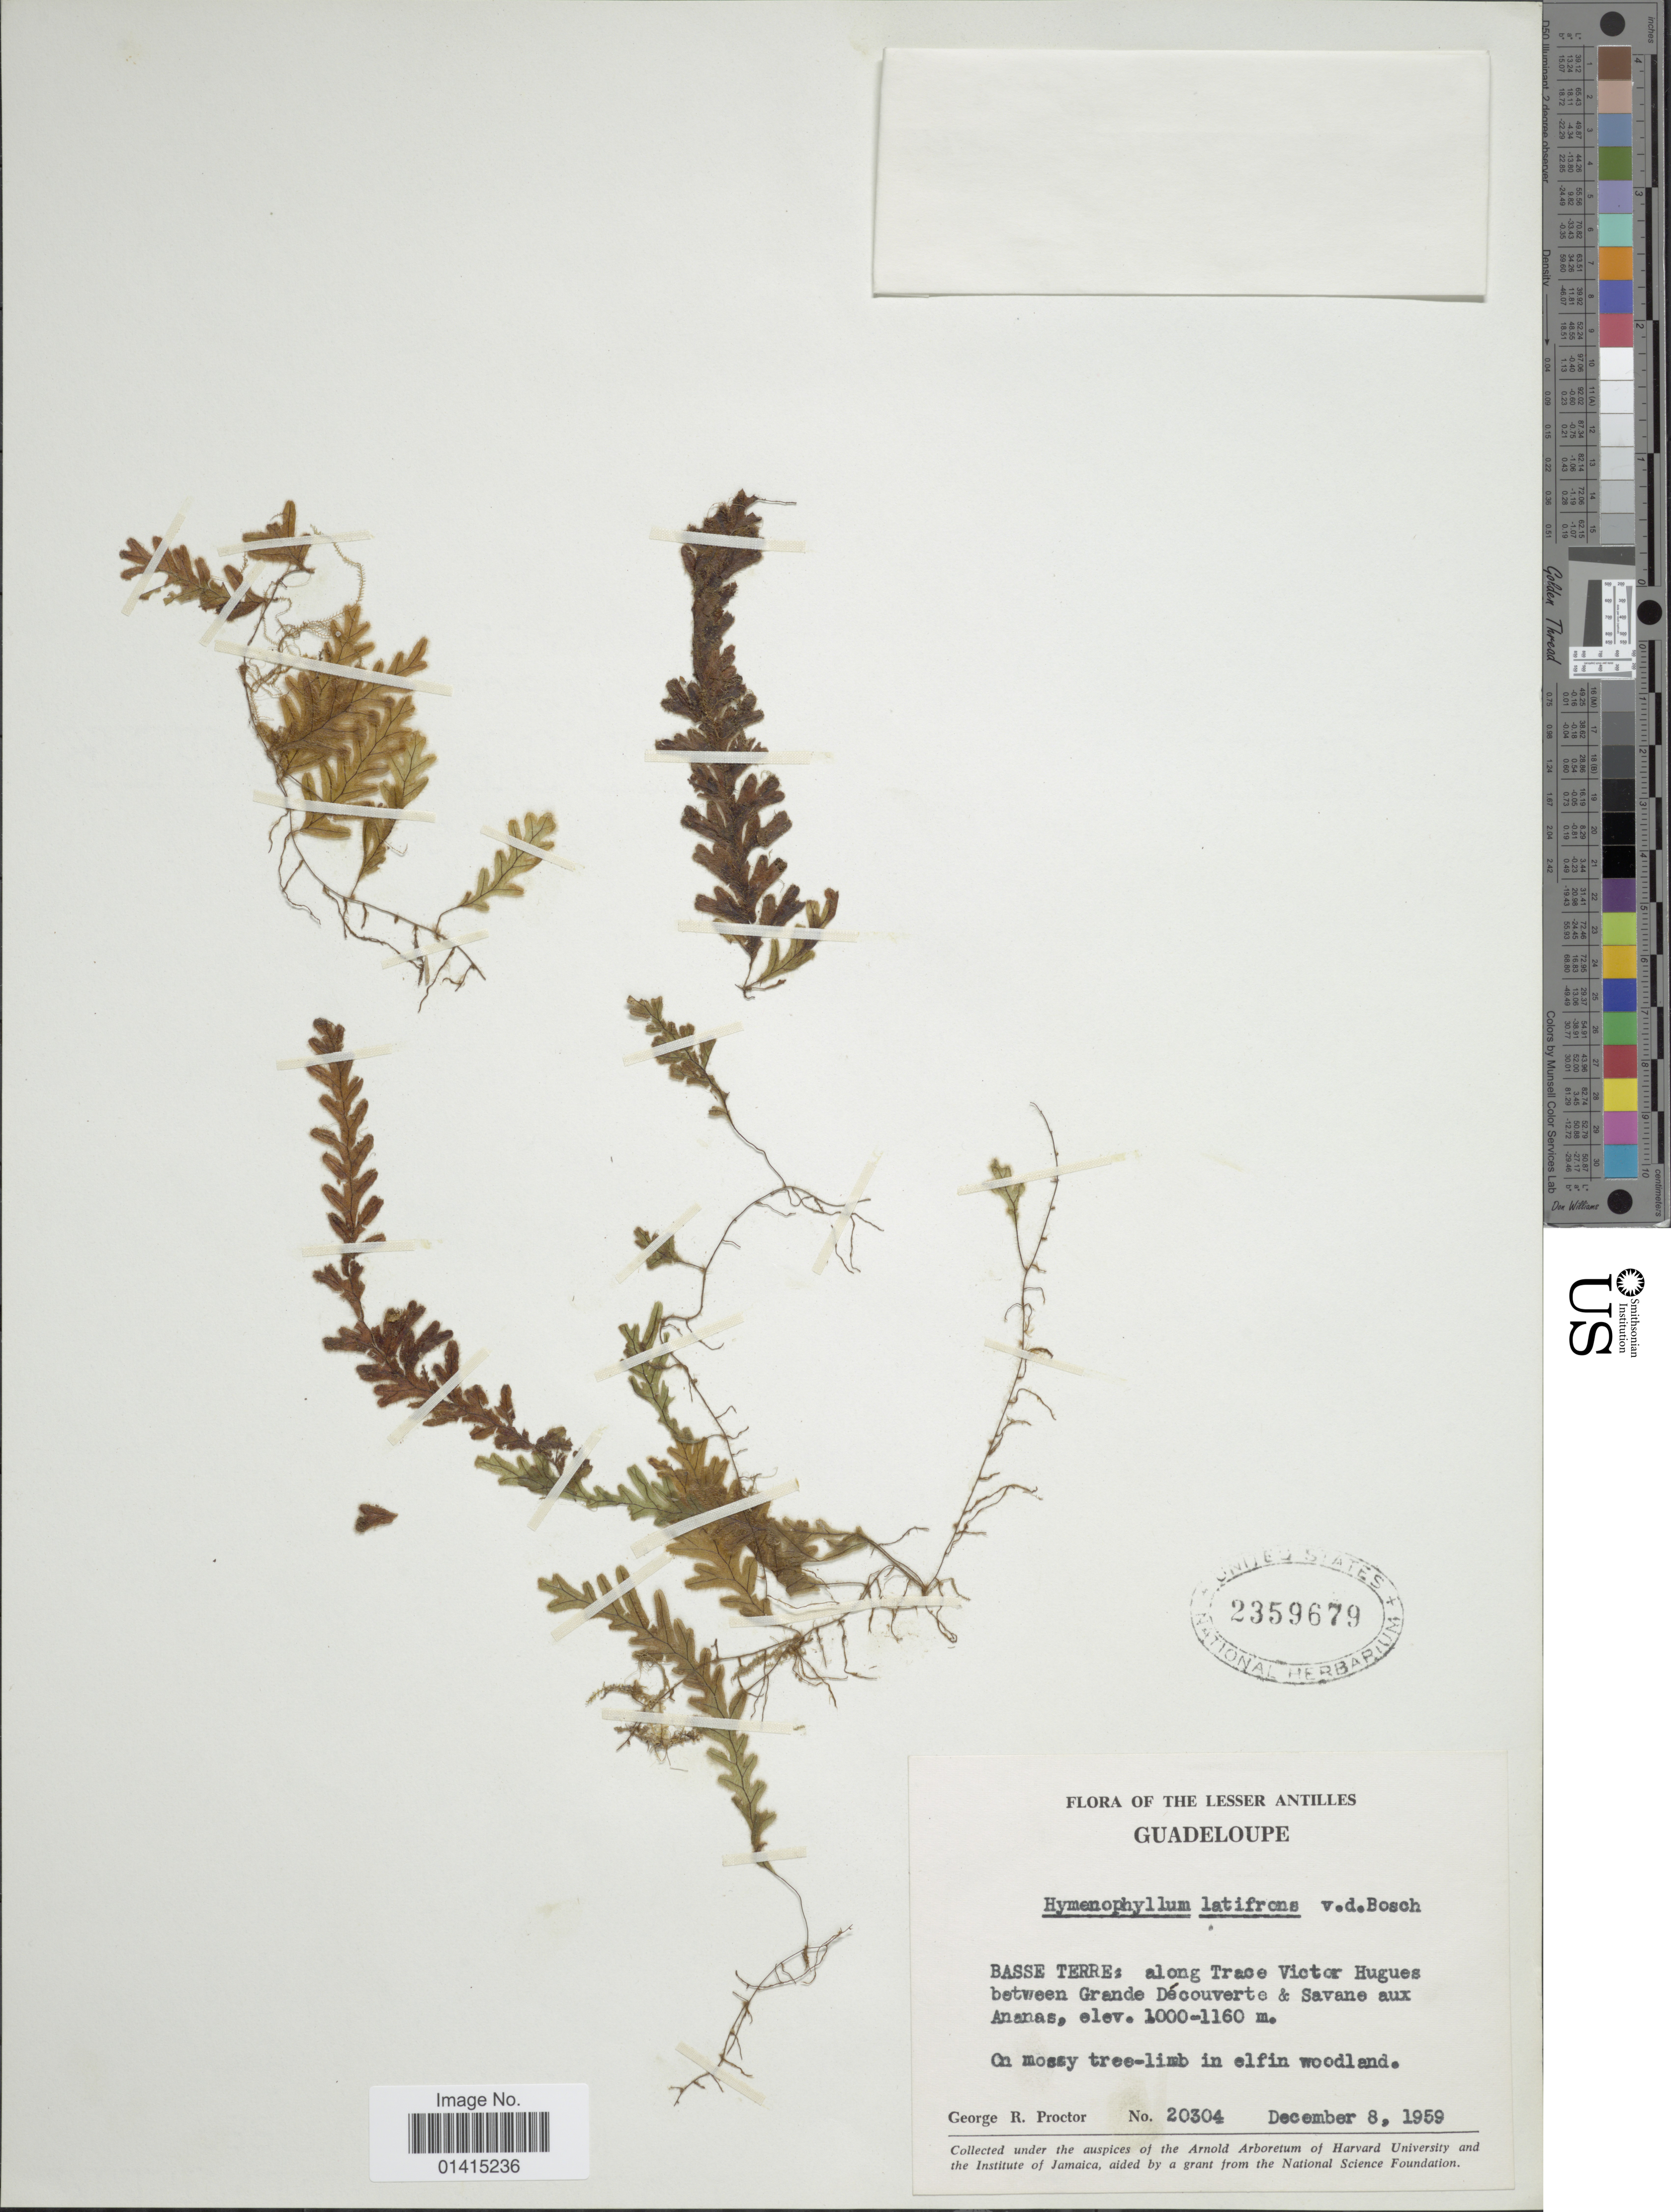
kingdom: Plantae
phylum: Tracheophyta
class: Polypodiopsida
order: Hymenophyllales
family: Hymenophyllaceae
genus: Hymenophyllum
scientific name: Hymenophyllum latifrons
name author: Bosch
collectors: G. R. Proctor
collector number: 20304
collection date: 1959-12-08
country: Guadeloupe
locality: Lesser Antilles, Guadeloupe, Basse Terre along Trace Victor Hugues between Grande Dévouverte Savanae aux Ananas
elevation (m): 1000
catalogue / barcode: US 2359679